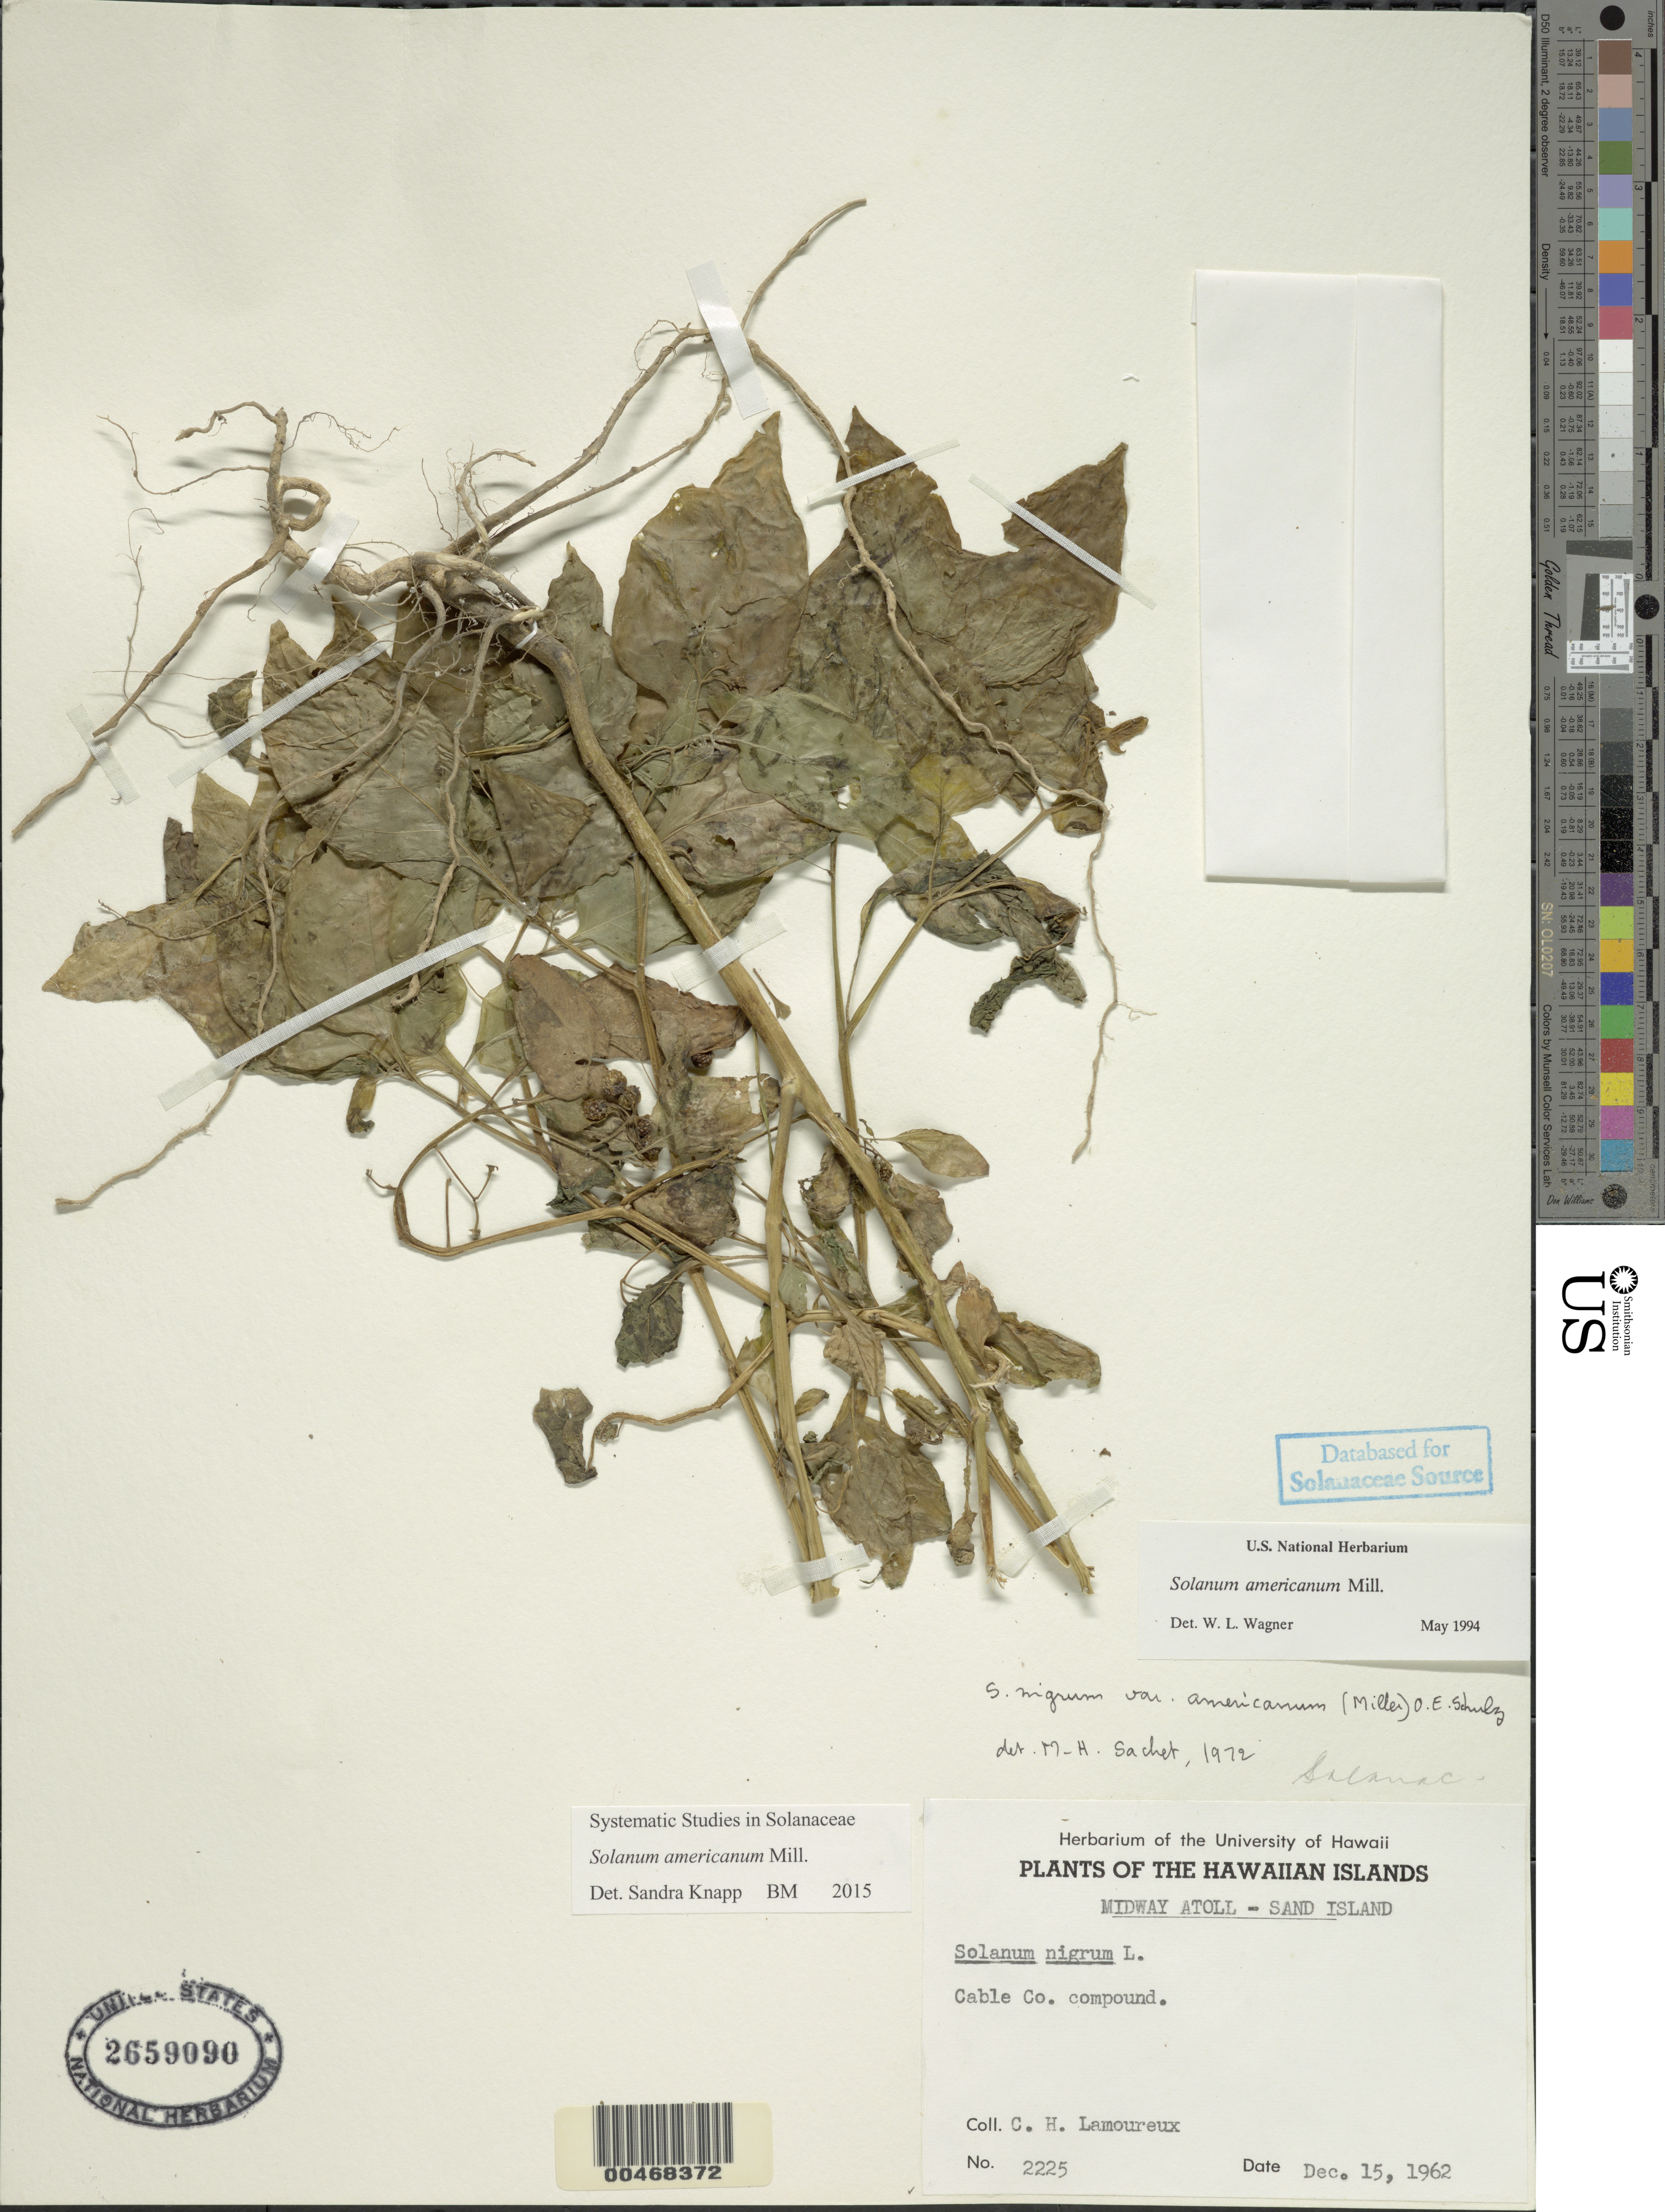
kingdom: Plantae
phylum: Tracheophyta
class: Magnoliopsida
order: Solanales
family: Solanaceae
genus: Solanum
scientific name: Solanum americanum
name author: Mill.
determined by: Wagner, W. L., (BOT), Smithsonian Institution - National Museum of Natural History (UNITED STATES)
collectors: C. H. Lamoureux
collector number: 2225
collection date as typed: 15 Dec 1962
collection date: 1962-12-15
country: U.S. Administered Pacific Islands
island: Midway Atoll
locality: Sand Islet, Cable Co. compound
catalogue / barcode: US 2659090